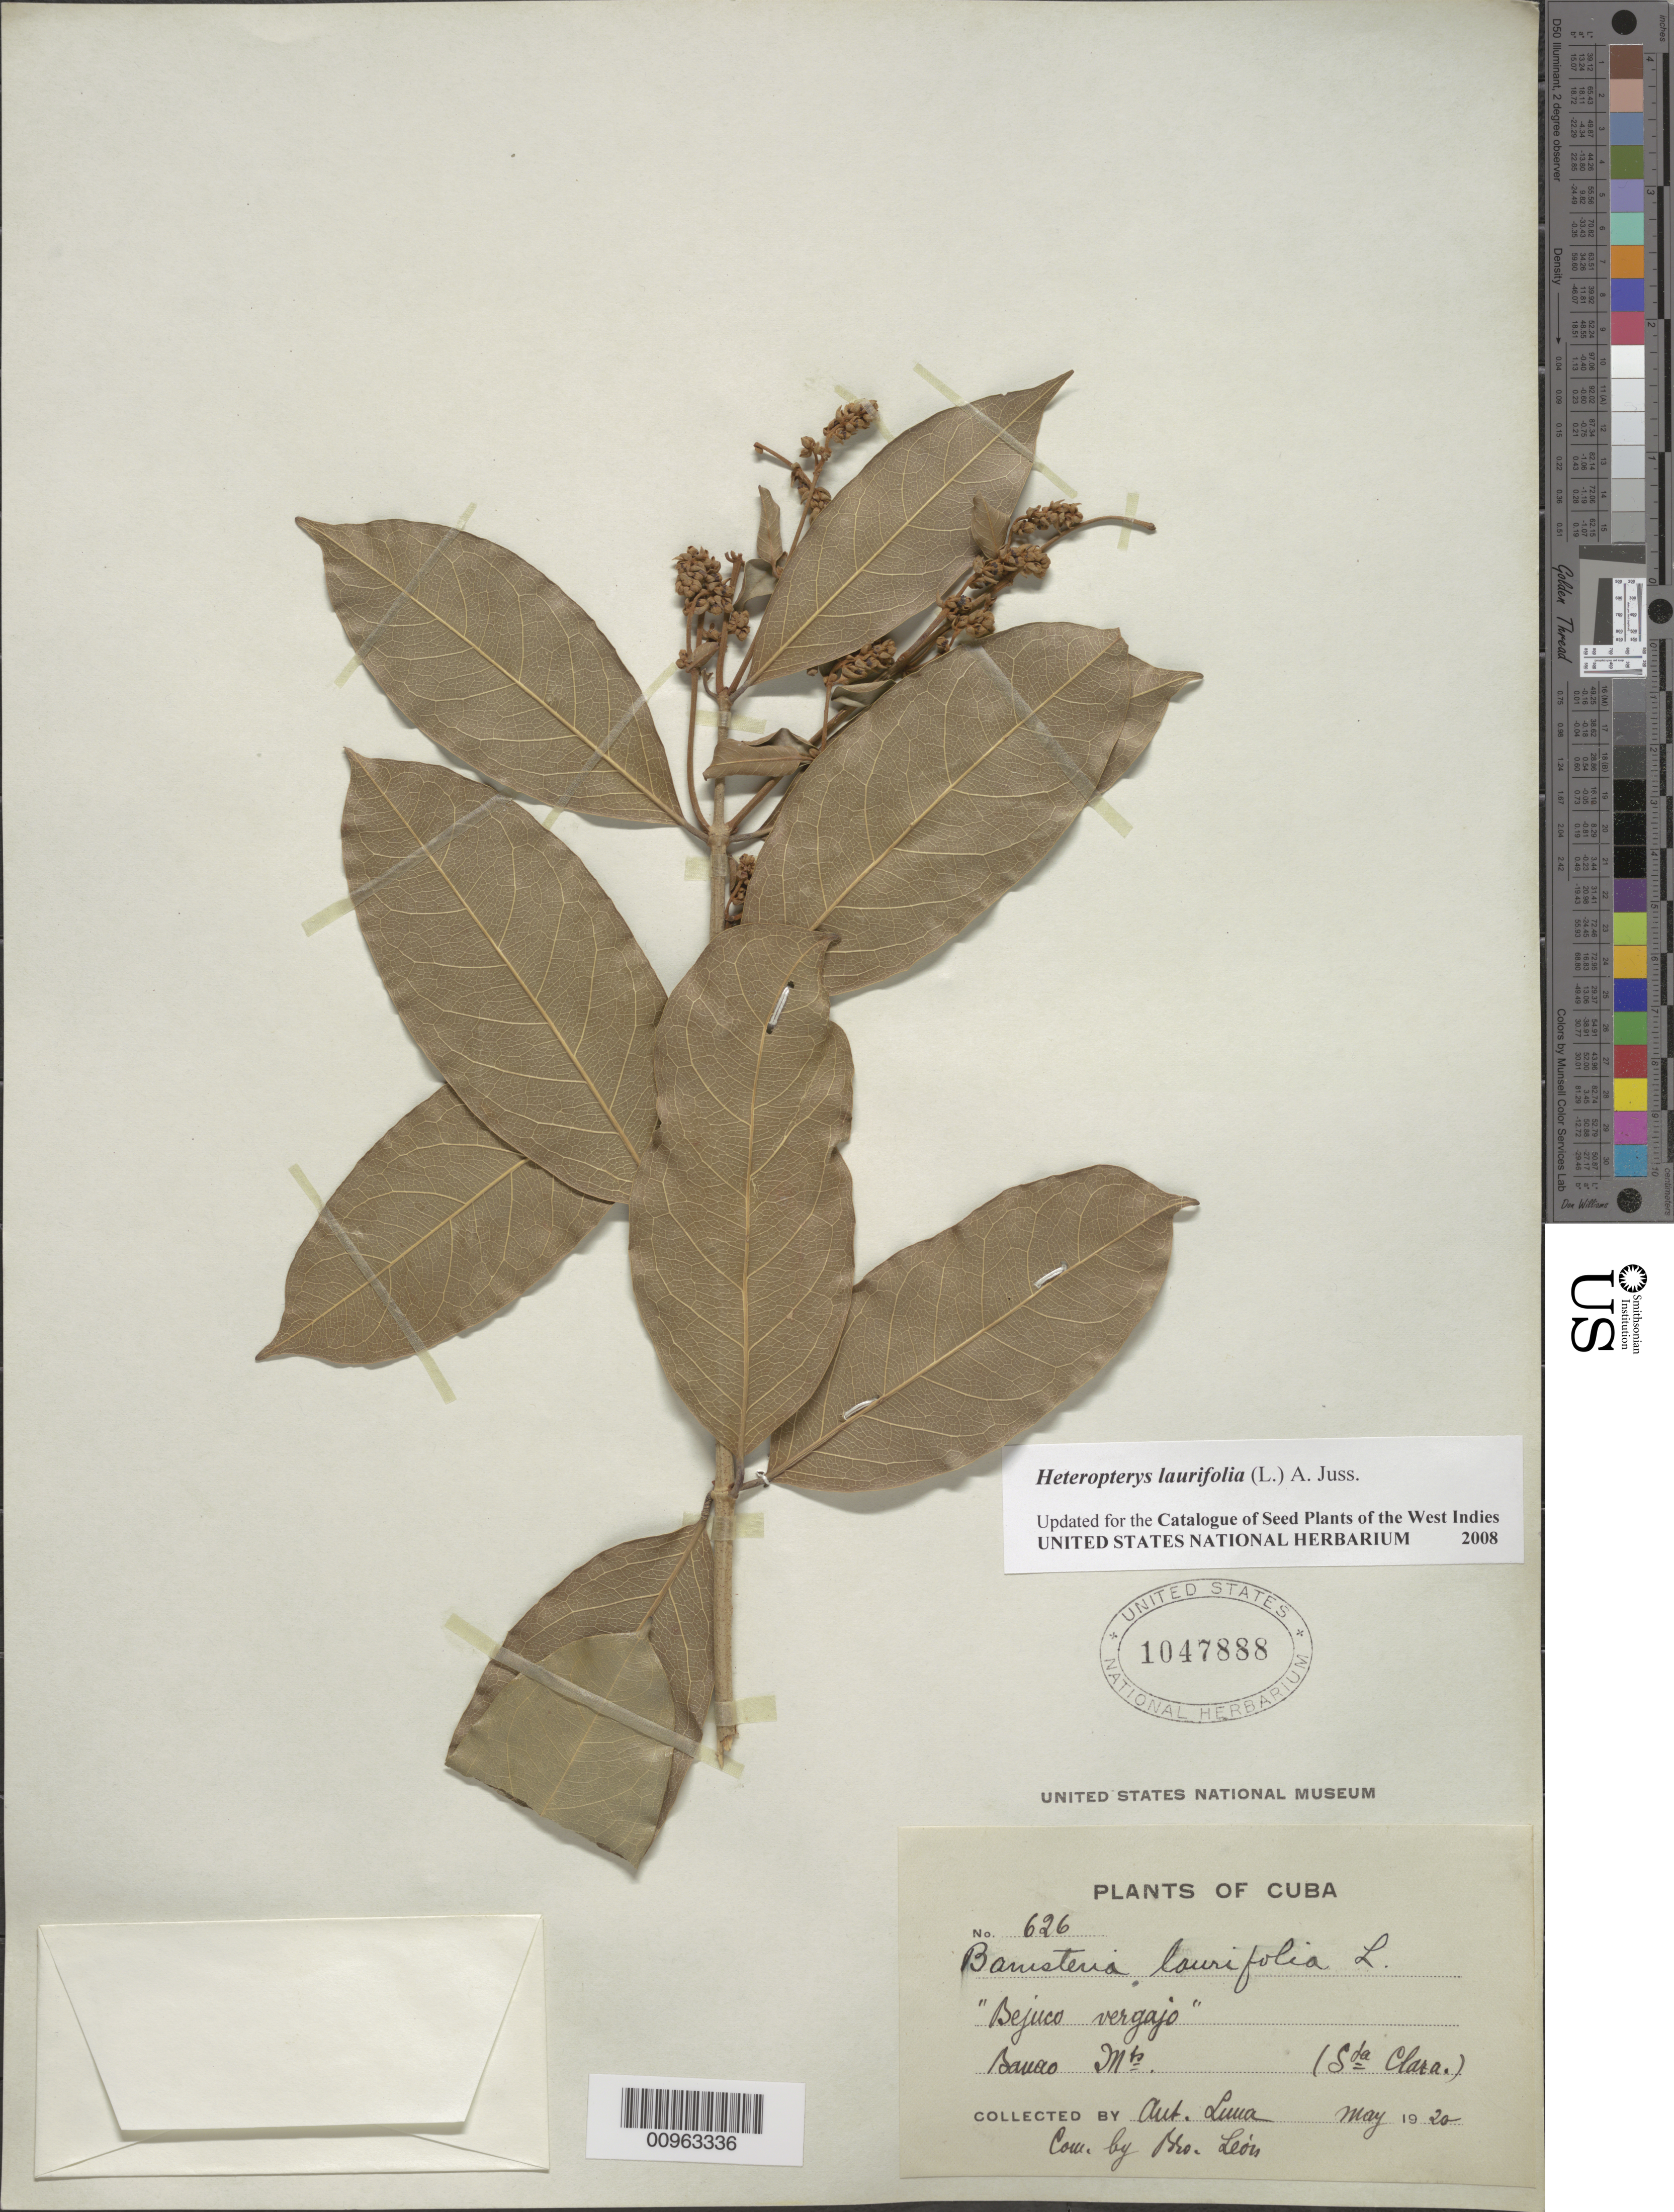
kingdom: Plantae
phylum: Tracheophyta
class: Magnoliopsida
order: Malpighiales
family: Malpighiaceae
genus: Heteropterys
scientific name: Heteropterys laurifolia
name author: (L.) A. Juss.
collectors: A. Luna & Bro. León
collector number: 626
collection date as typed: May 1920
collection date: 1920-05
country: Cuba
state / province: Las Villas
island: Cuba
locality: Bauco Mountains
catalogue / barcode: US 1047888